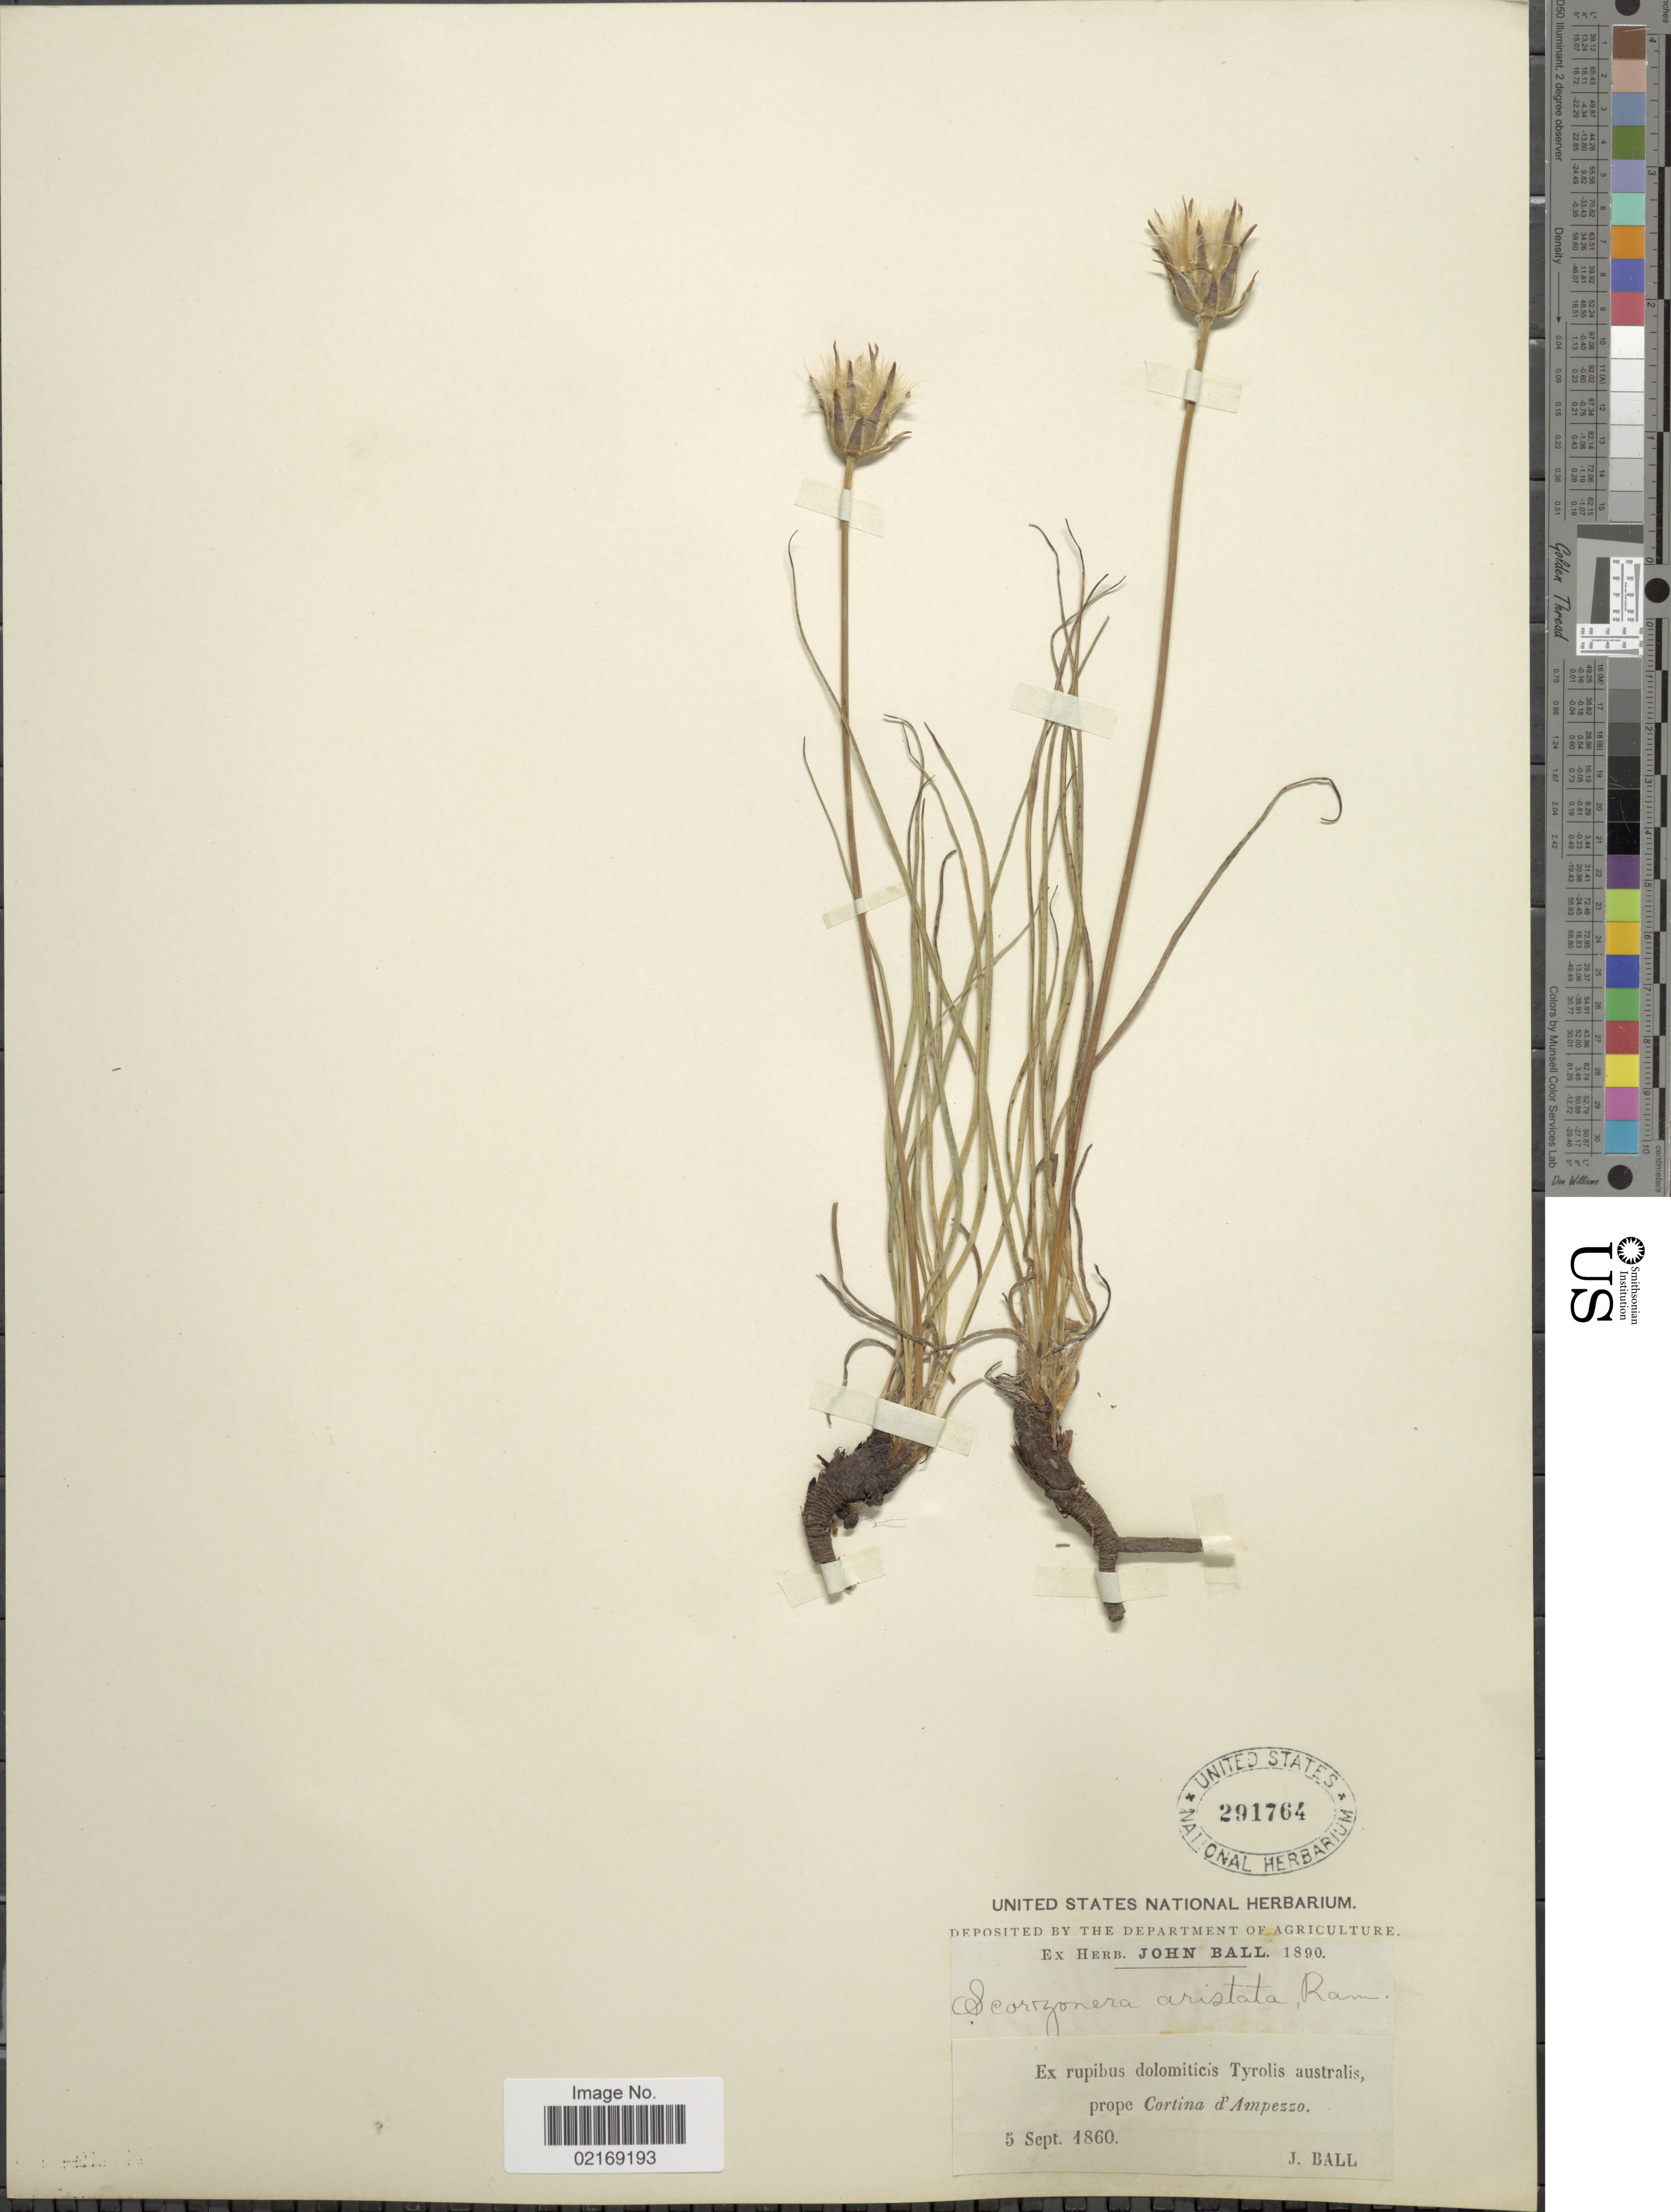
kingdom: Plantae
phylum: Tracheophyta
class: Magnoliopsida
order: Asterales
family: Asteraceae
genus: Scorzonera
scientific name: Scorzonera aristata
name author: Ramond ex DC.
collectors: J. Ball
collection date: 1860-09-05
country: Austria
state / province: Tirol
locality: Ex rupibus dolomiticis Tyrolis australis prope Cortina d'Ampezzo.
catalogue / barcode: US 291764